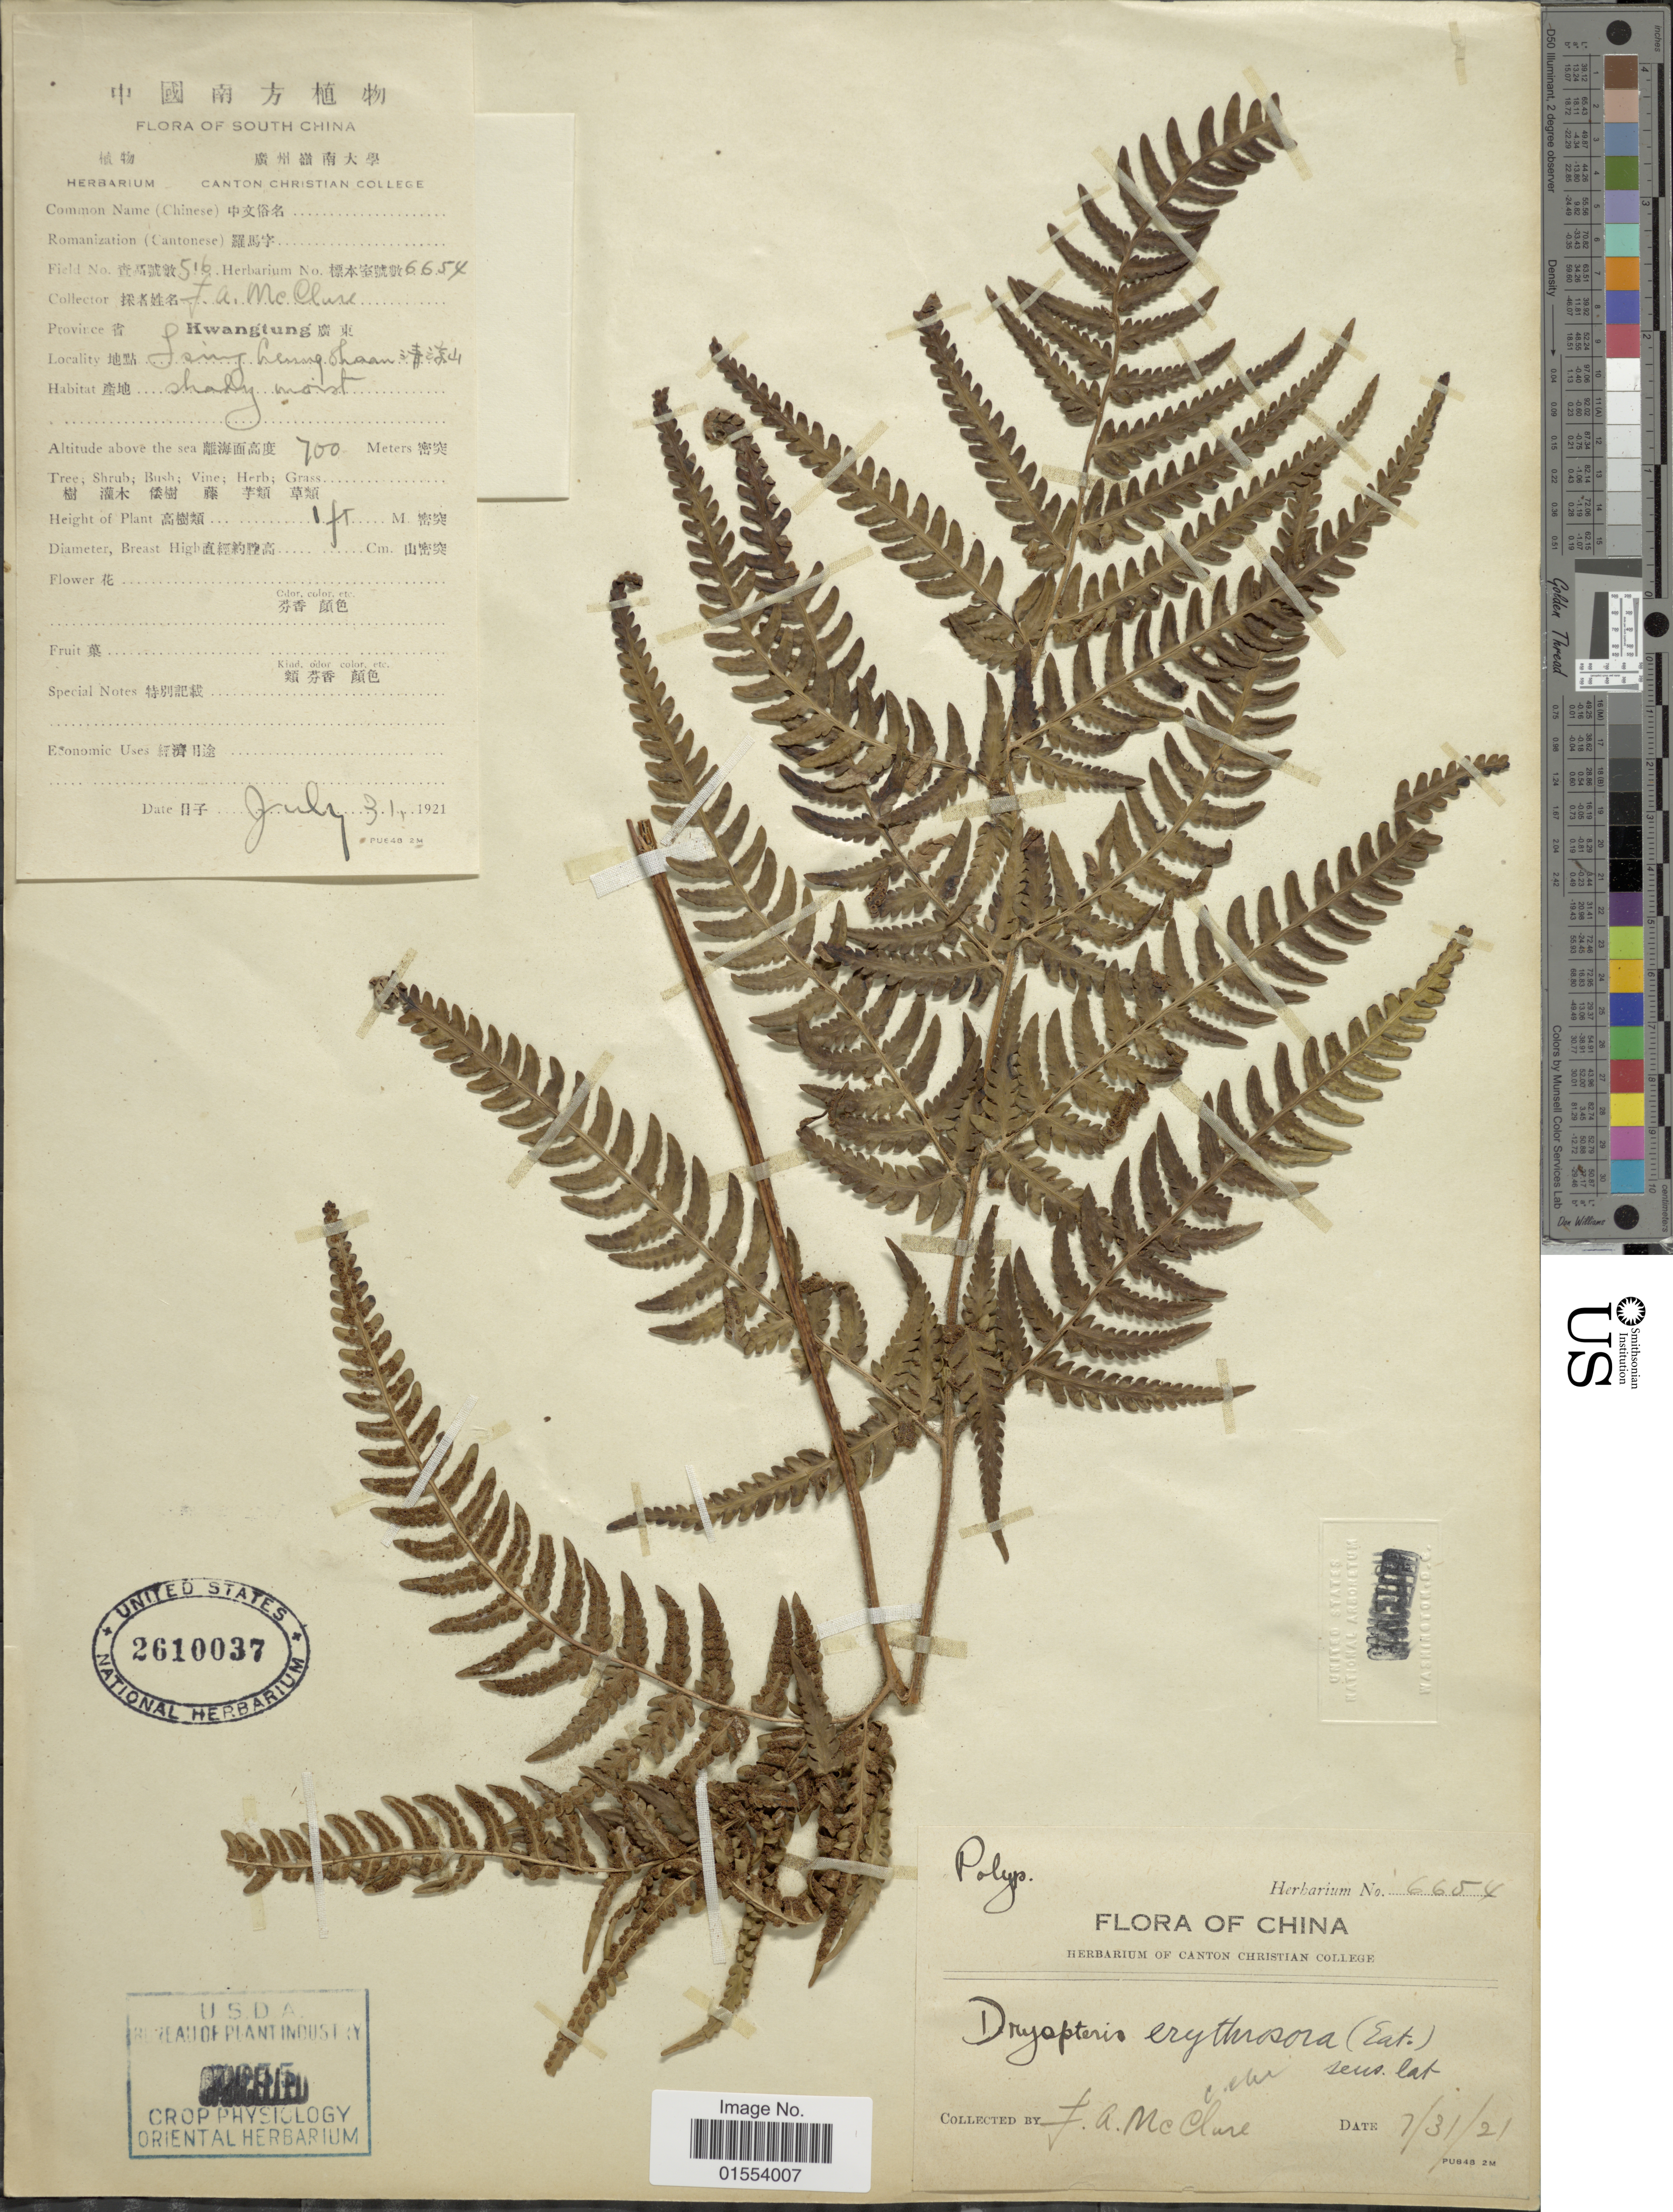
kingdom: Plantae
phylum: Tracheophyta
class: Polypodiopsida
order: Polypodiales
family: Dryopteridaceae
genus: Dryopteris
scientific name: Dryopteris erythrosora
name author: (D.C. Eaton) Kuntze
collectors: F. A. McClure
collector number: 516/6654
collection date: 1921-07-31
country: China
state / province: Guangdong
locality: Province Kwangtung. Ising Leung Shaan X. South China.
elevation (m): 700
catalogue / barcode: US 2610037